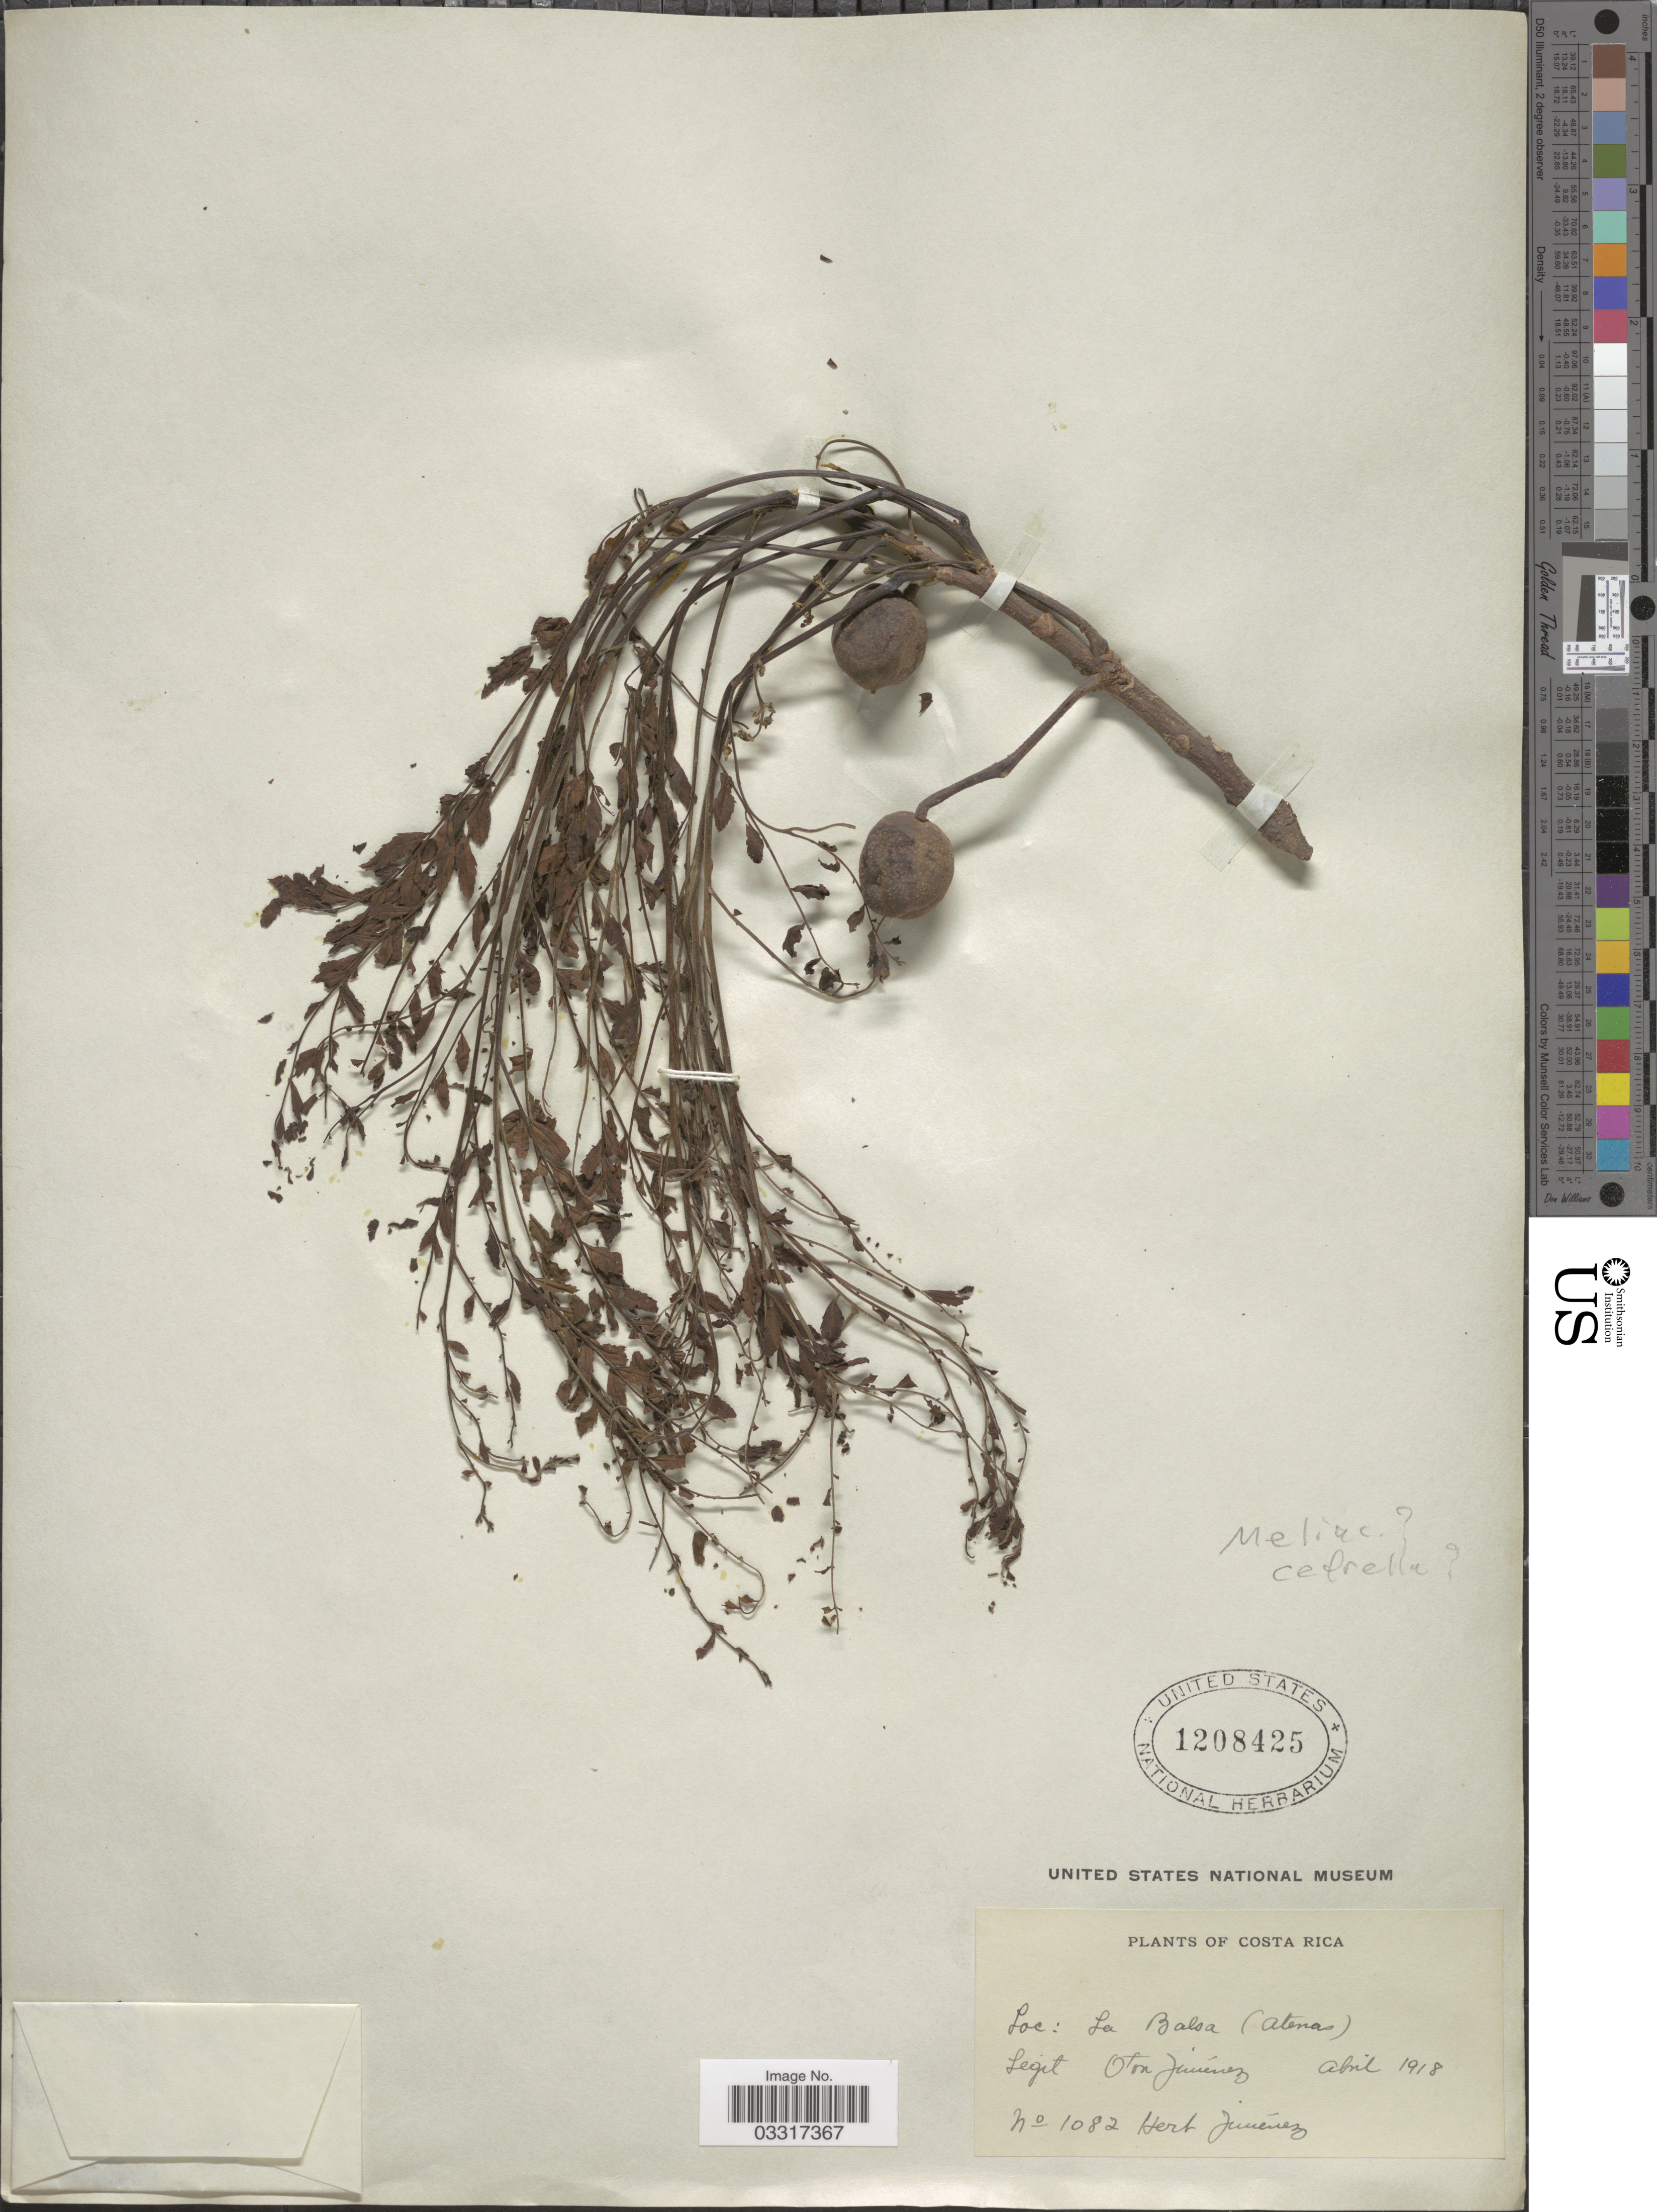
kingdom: Plantae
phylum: Tracheophyta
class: Magnoliopsida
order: Sapindales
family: Meliaceae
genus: Cedrela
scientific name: Cedrela sp.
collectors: O. Jimenez L.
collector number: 1082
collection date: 1918-04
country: Costa Rica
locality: La Balsa (atenas.)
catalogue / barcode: US 1208425